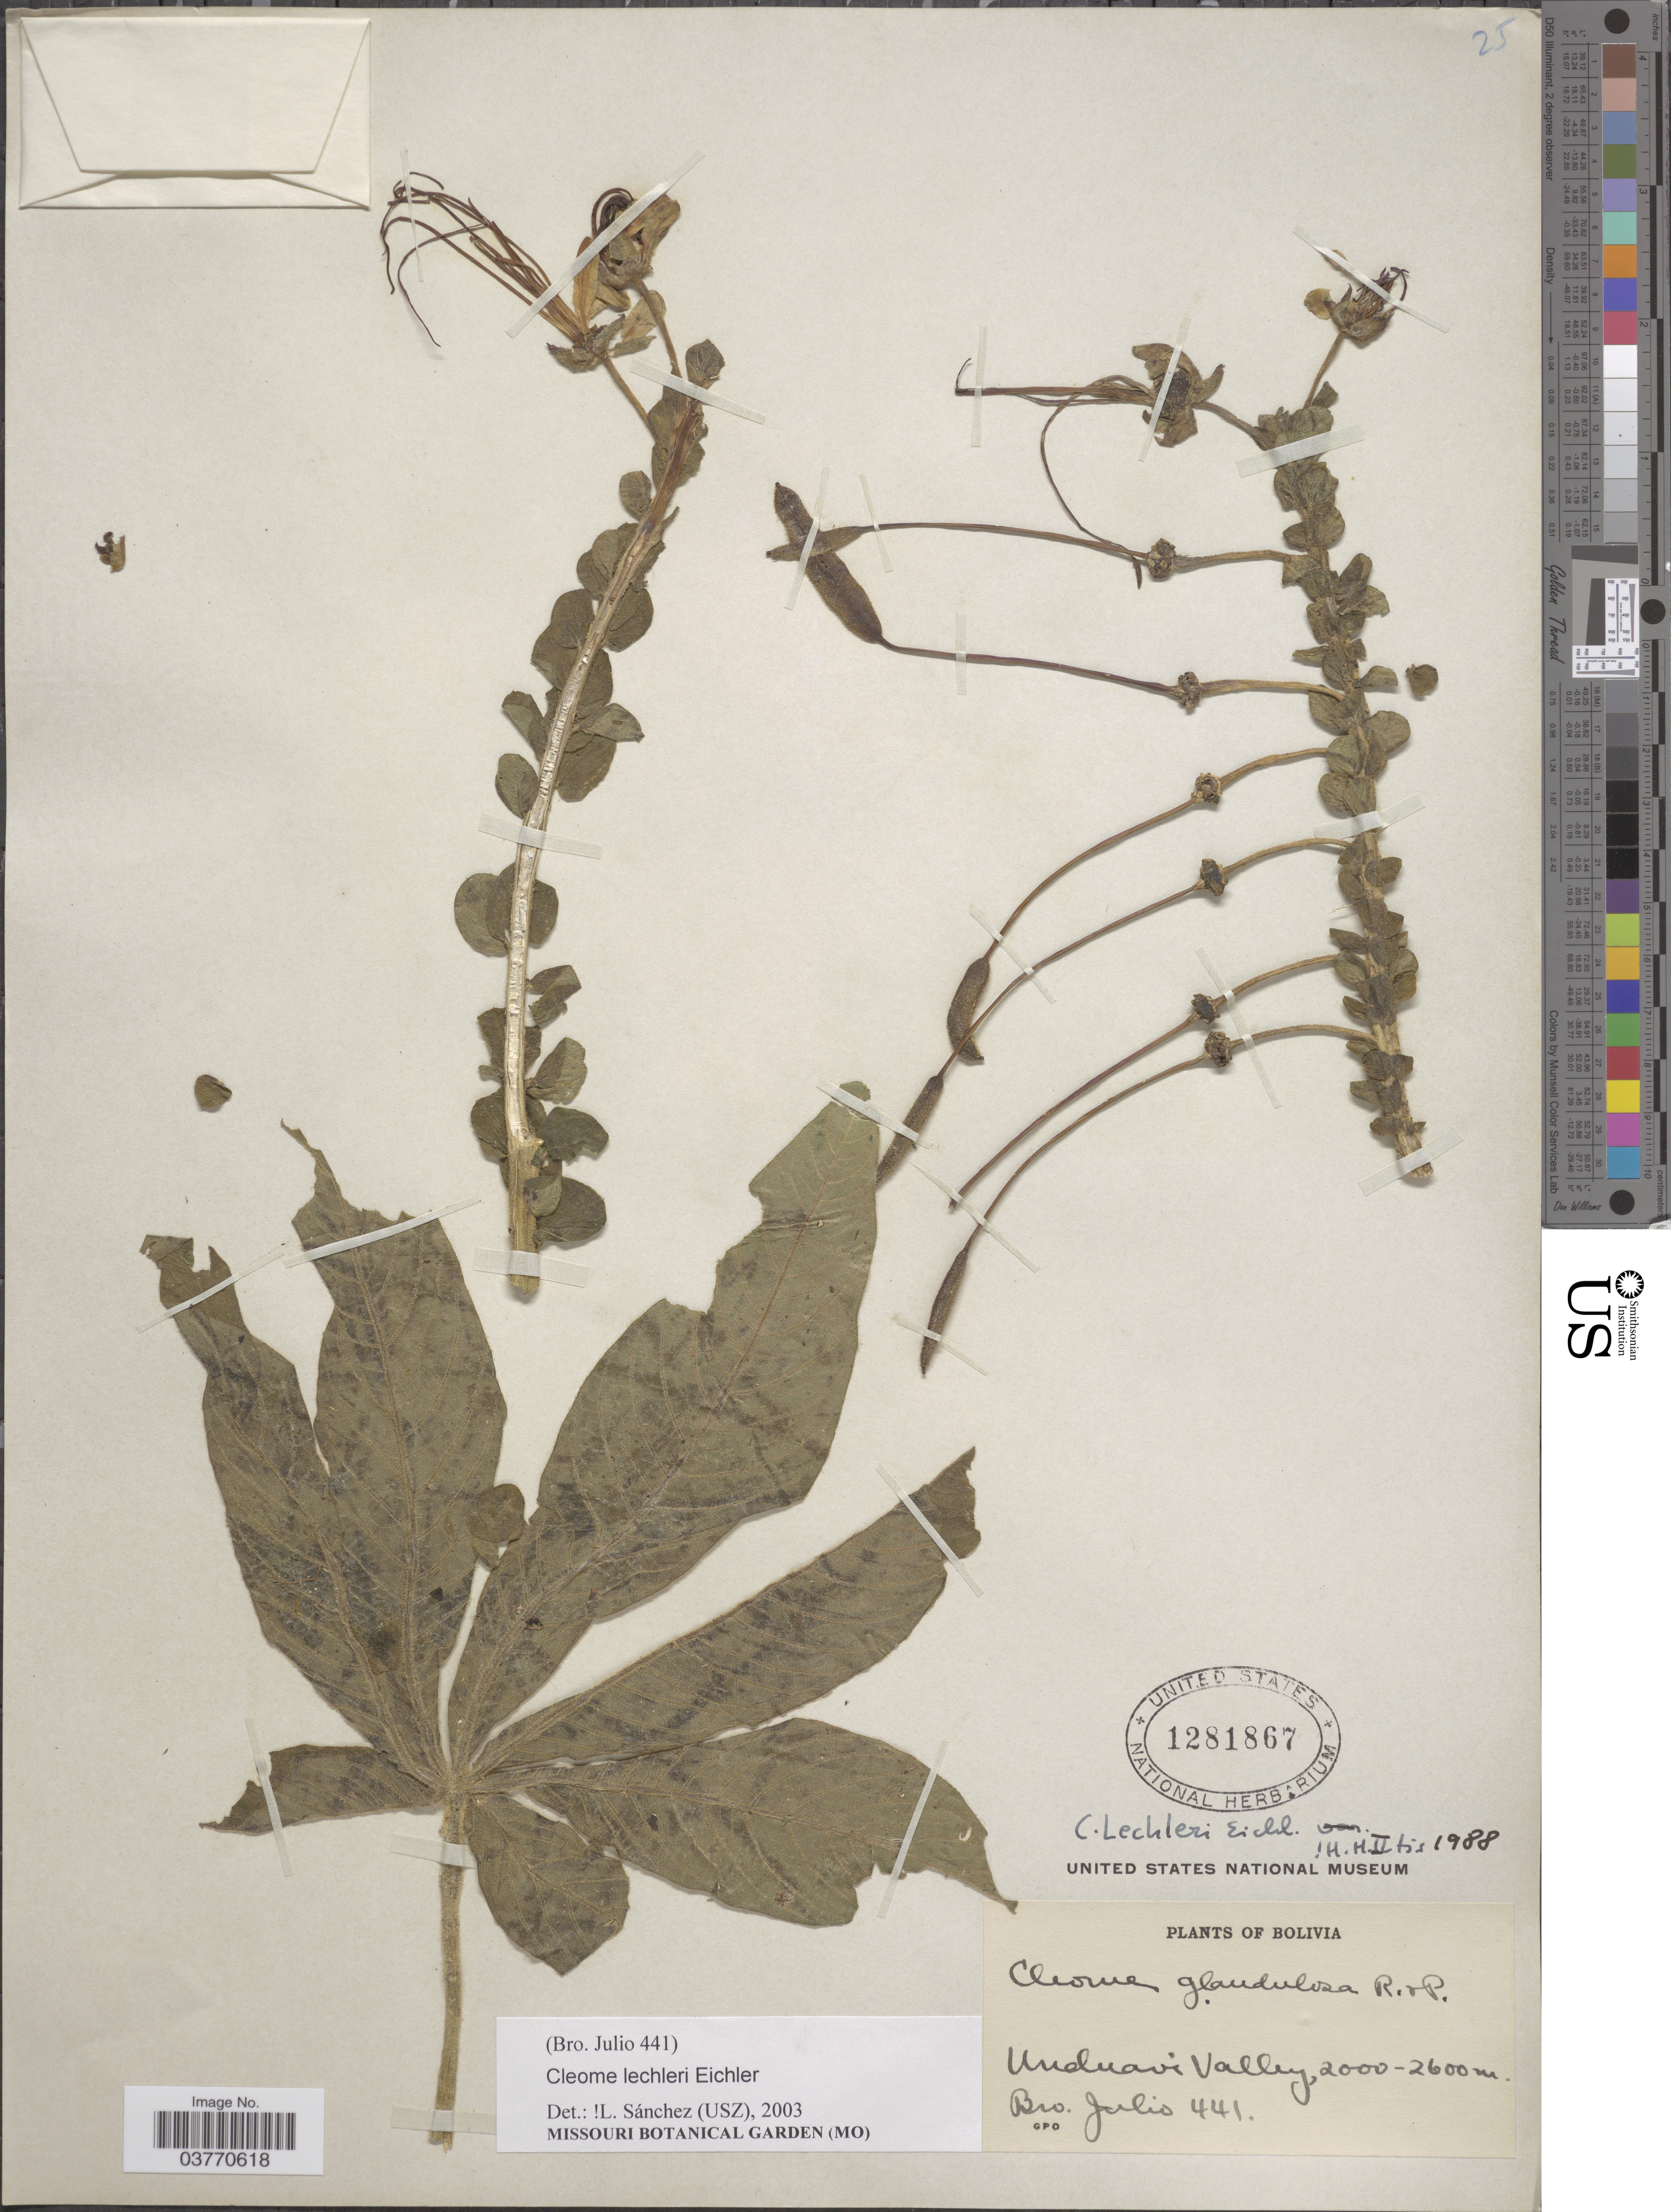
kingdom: Plantae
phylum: Tracheophyta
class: Magnoliopsida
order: Brassicales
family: Cleomaceae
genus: Andinocleome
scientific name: Andinocleome lechleri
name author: (Eichler) Iltis & Cochrane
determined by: Strong, M. T., (US), Smithsonian Institution - National Museum of Natural History (UNITED STATES)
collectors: Bro. Julio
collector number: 441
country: Bolivia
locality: Unduavi Valley.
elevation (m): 2000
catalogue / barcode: US 1281867